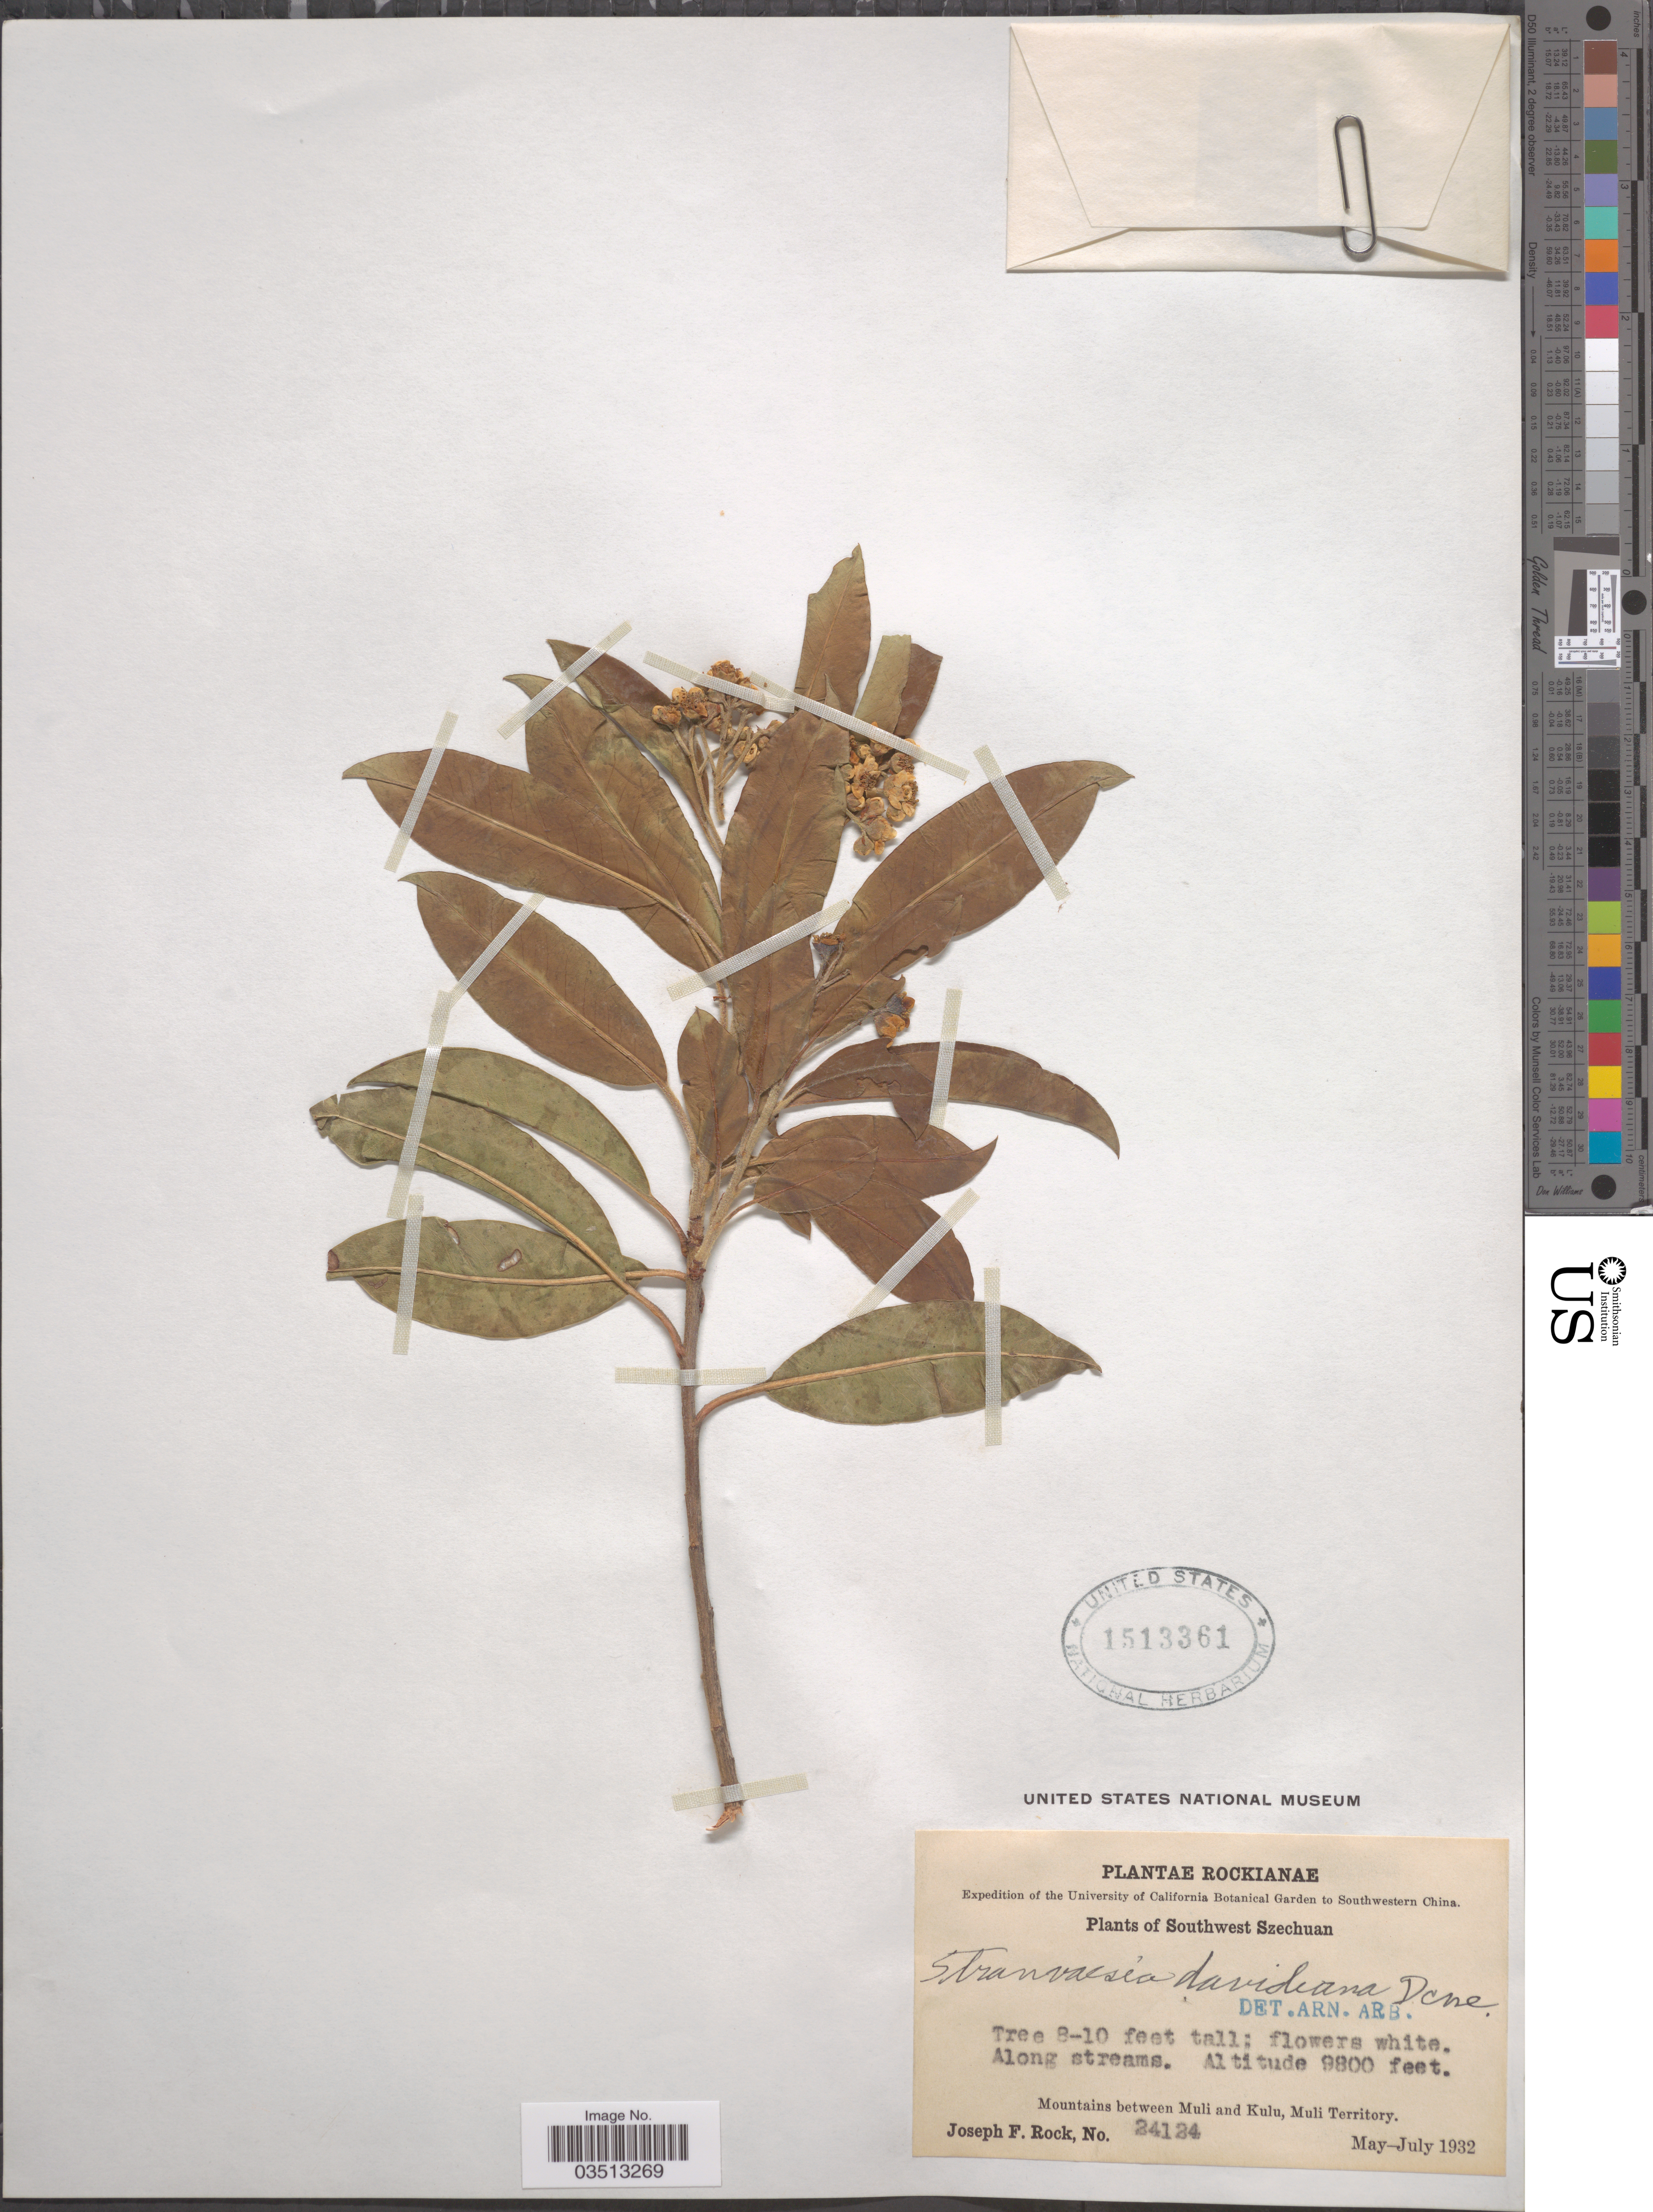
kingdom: Plantae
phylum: Tracheophyta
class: Magnoliopsida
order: Rosales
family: Rosaceae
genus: Stranvaesia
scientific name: Stranvaesia davidiana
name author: Decne.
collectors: J. F. Rock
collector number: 24124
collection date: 1932-05/1932-07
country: China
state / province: Sichuan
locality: Southwestern China. Southwest Szechuan. Mountains between Muli and Kulu, Muli Territory.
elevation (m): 2987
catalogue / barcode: US 1513361